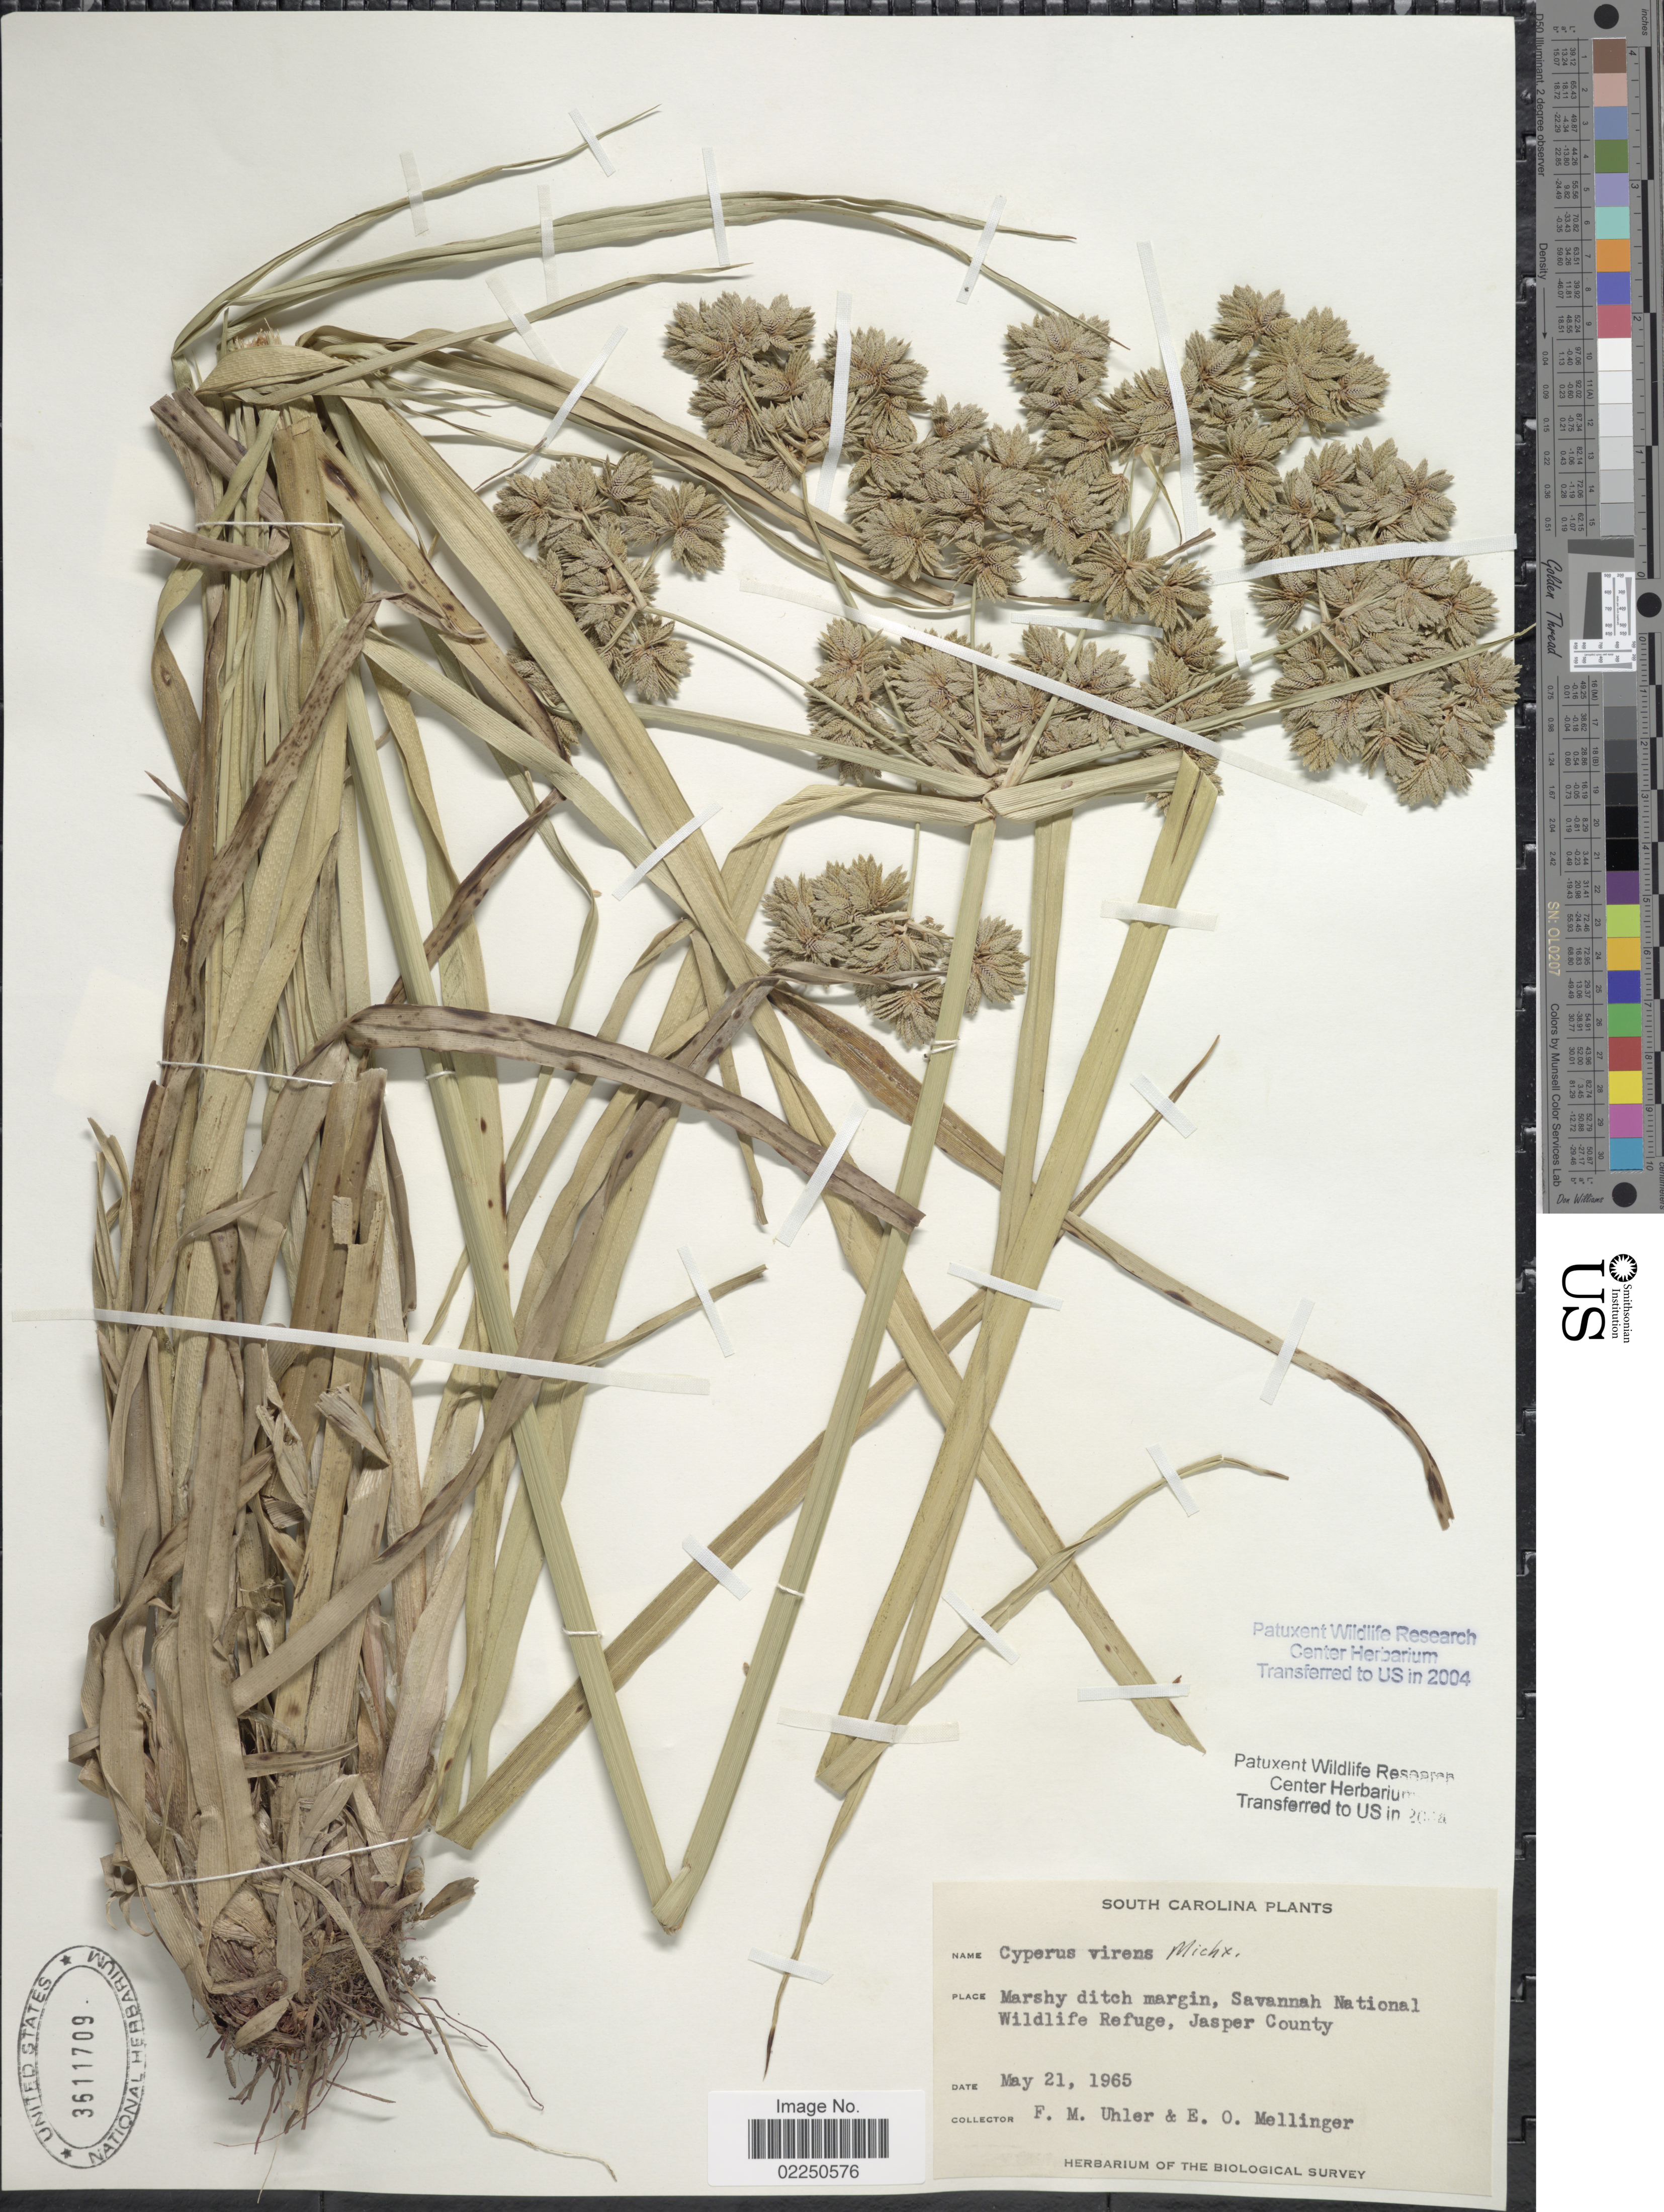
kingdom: Plantae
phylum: Tracheophyta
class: Liliopsida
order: Poales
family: Cyperaceae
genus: Cyperus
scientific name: Cyperus virens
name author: Michx.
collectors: F. M. Uhler & E. Mellinger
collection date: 1965-05-21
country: United States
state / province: South Carolina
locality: Savannah National Wildlife Refuge, Jasper County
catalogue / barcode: US 3611709